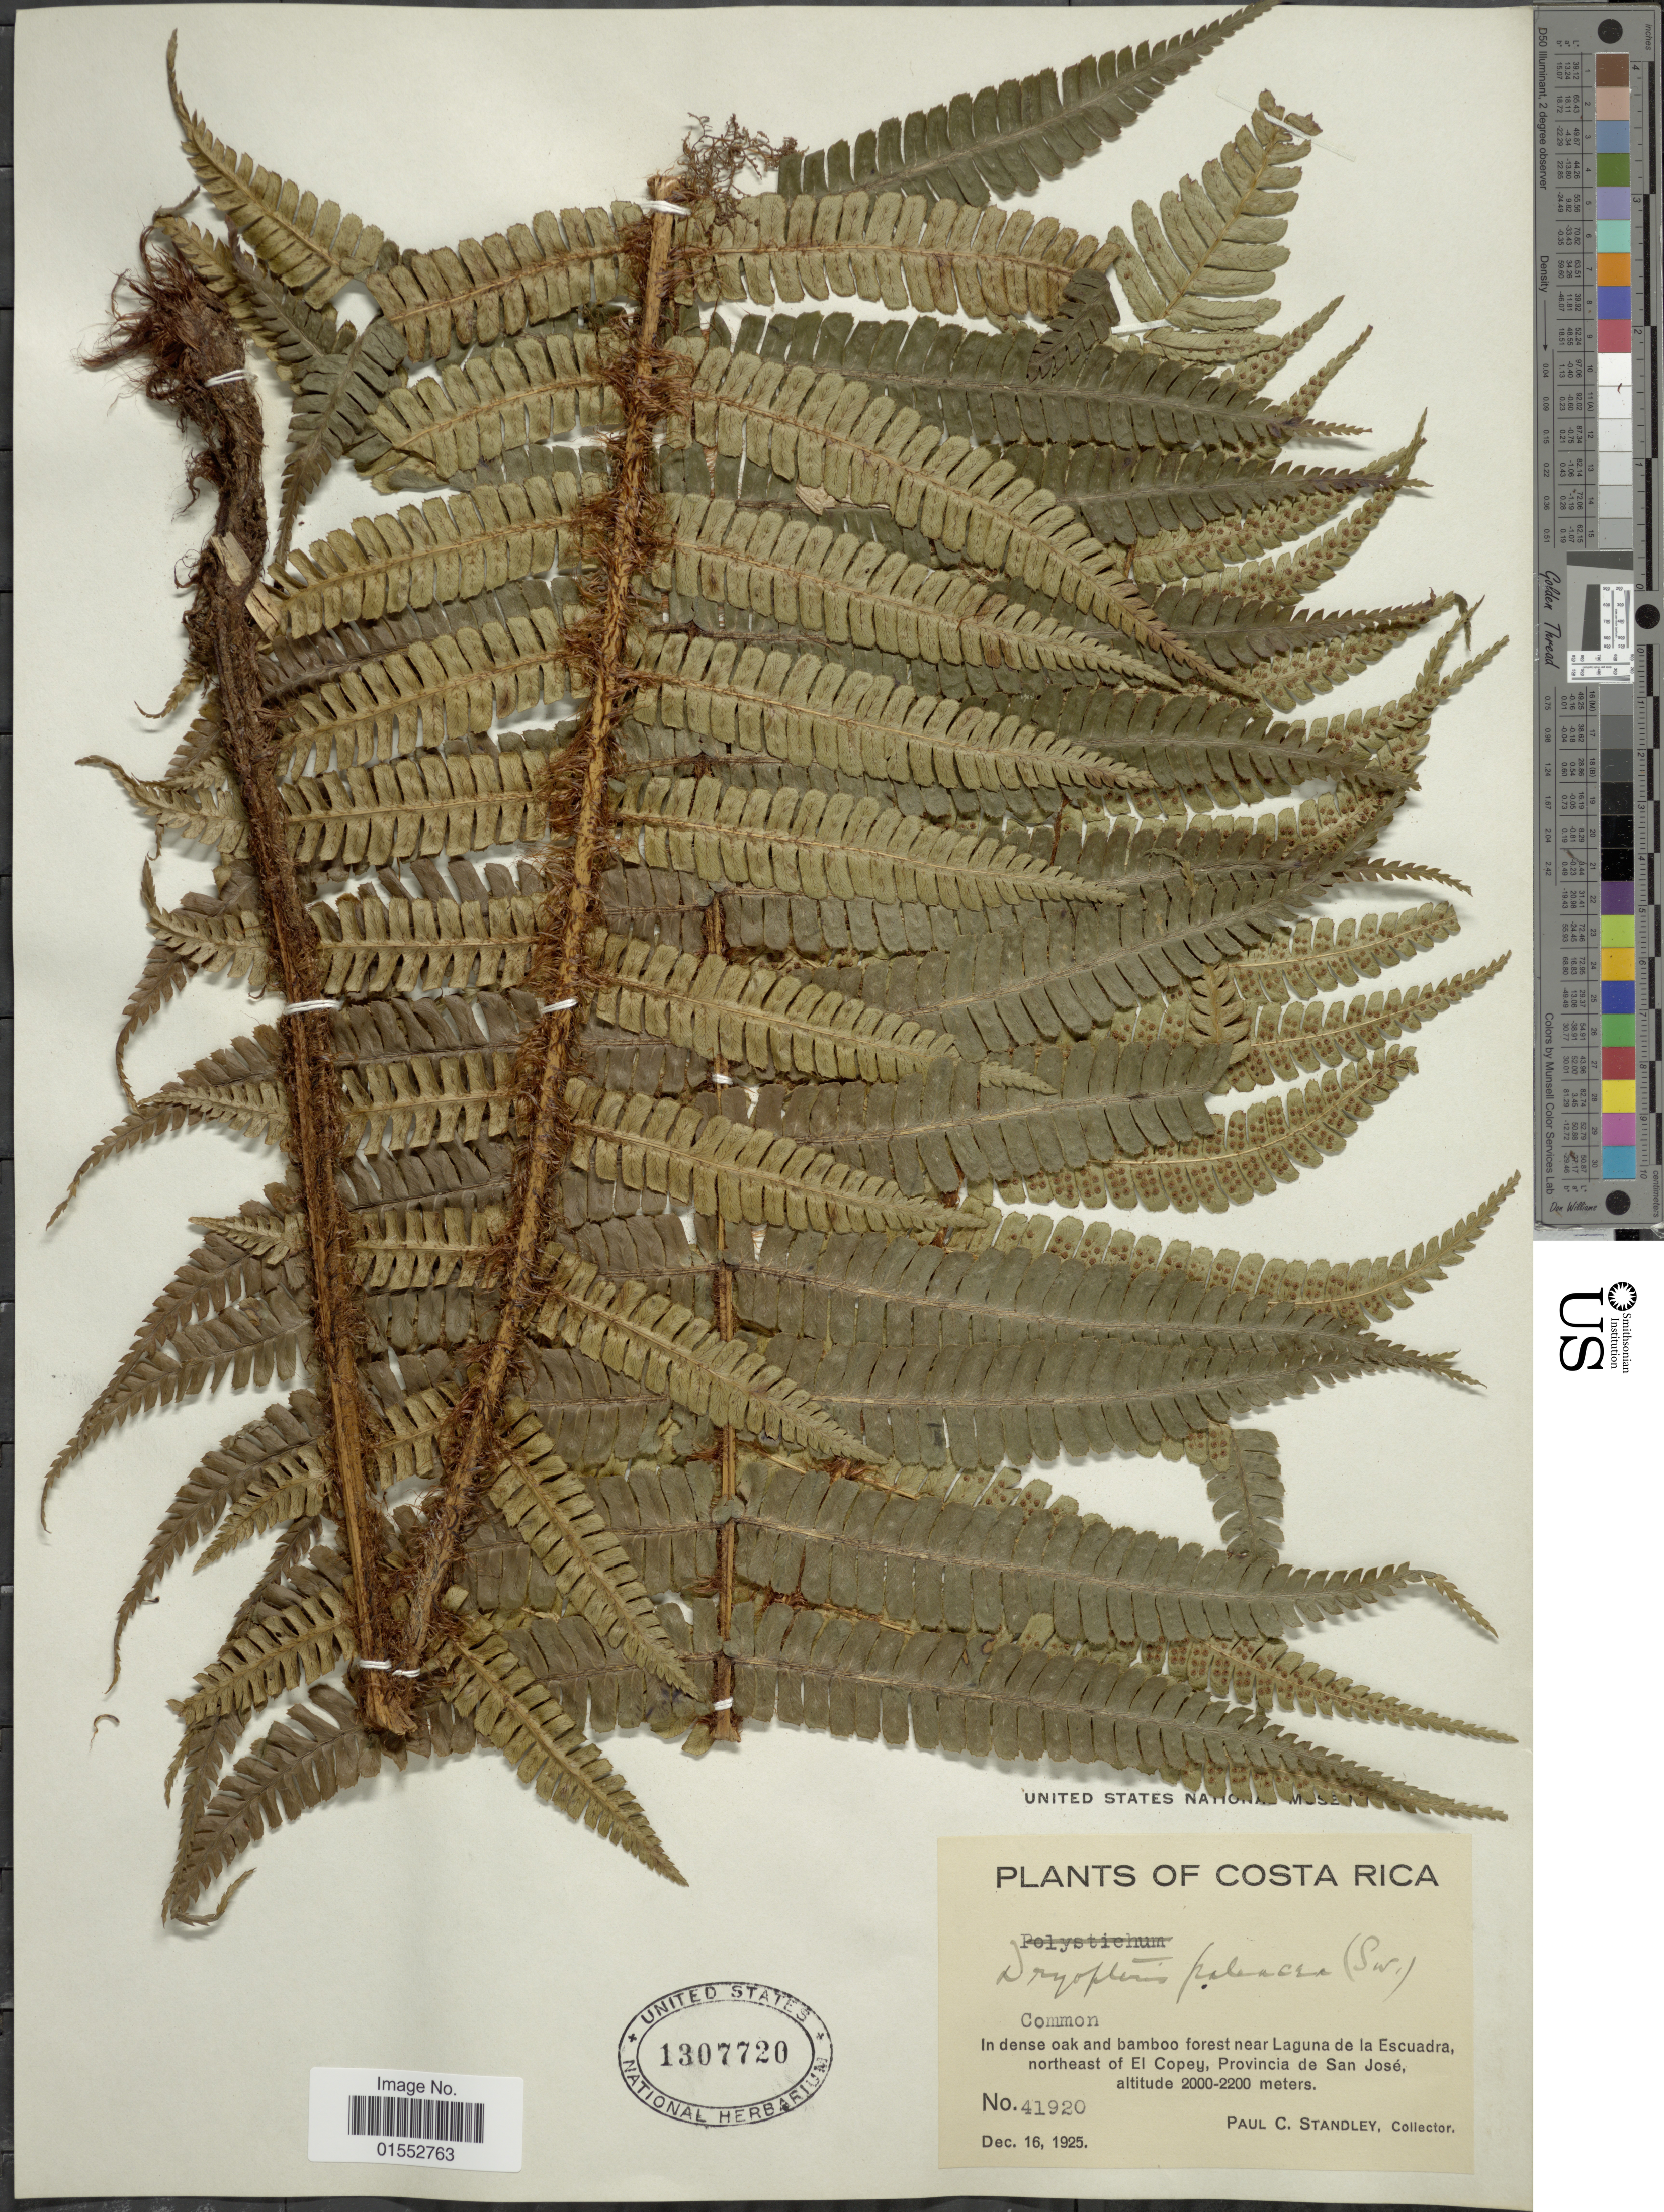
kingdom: Plantae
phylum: Tracheophyta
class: Polypodiopsida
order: Polypodiales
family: Dryopteridaceae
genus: Dryopteris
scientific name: Dryopteris wallichiana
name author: (Spreng.) Hyl.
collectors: P. C. Standley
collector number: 41920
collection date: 1925-12-16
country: Costa Rica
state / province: San José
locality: Forest near Laguna de la Escuadra, northeast of El Copey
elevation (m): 2000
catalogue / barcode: US 1307720